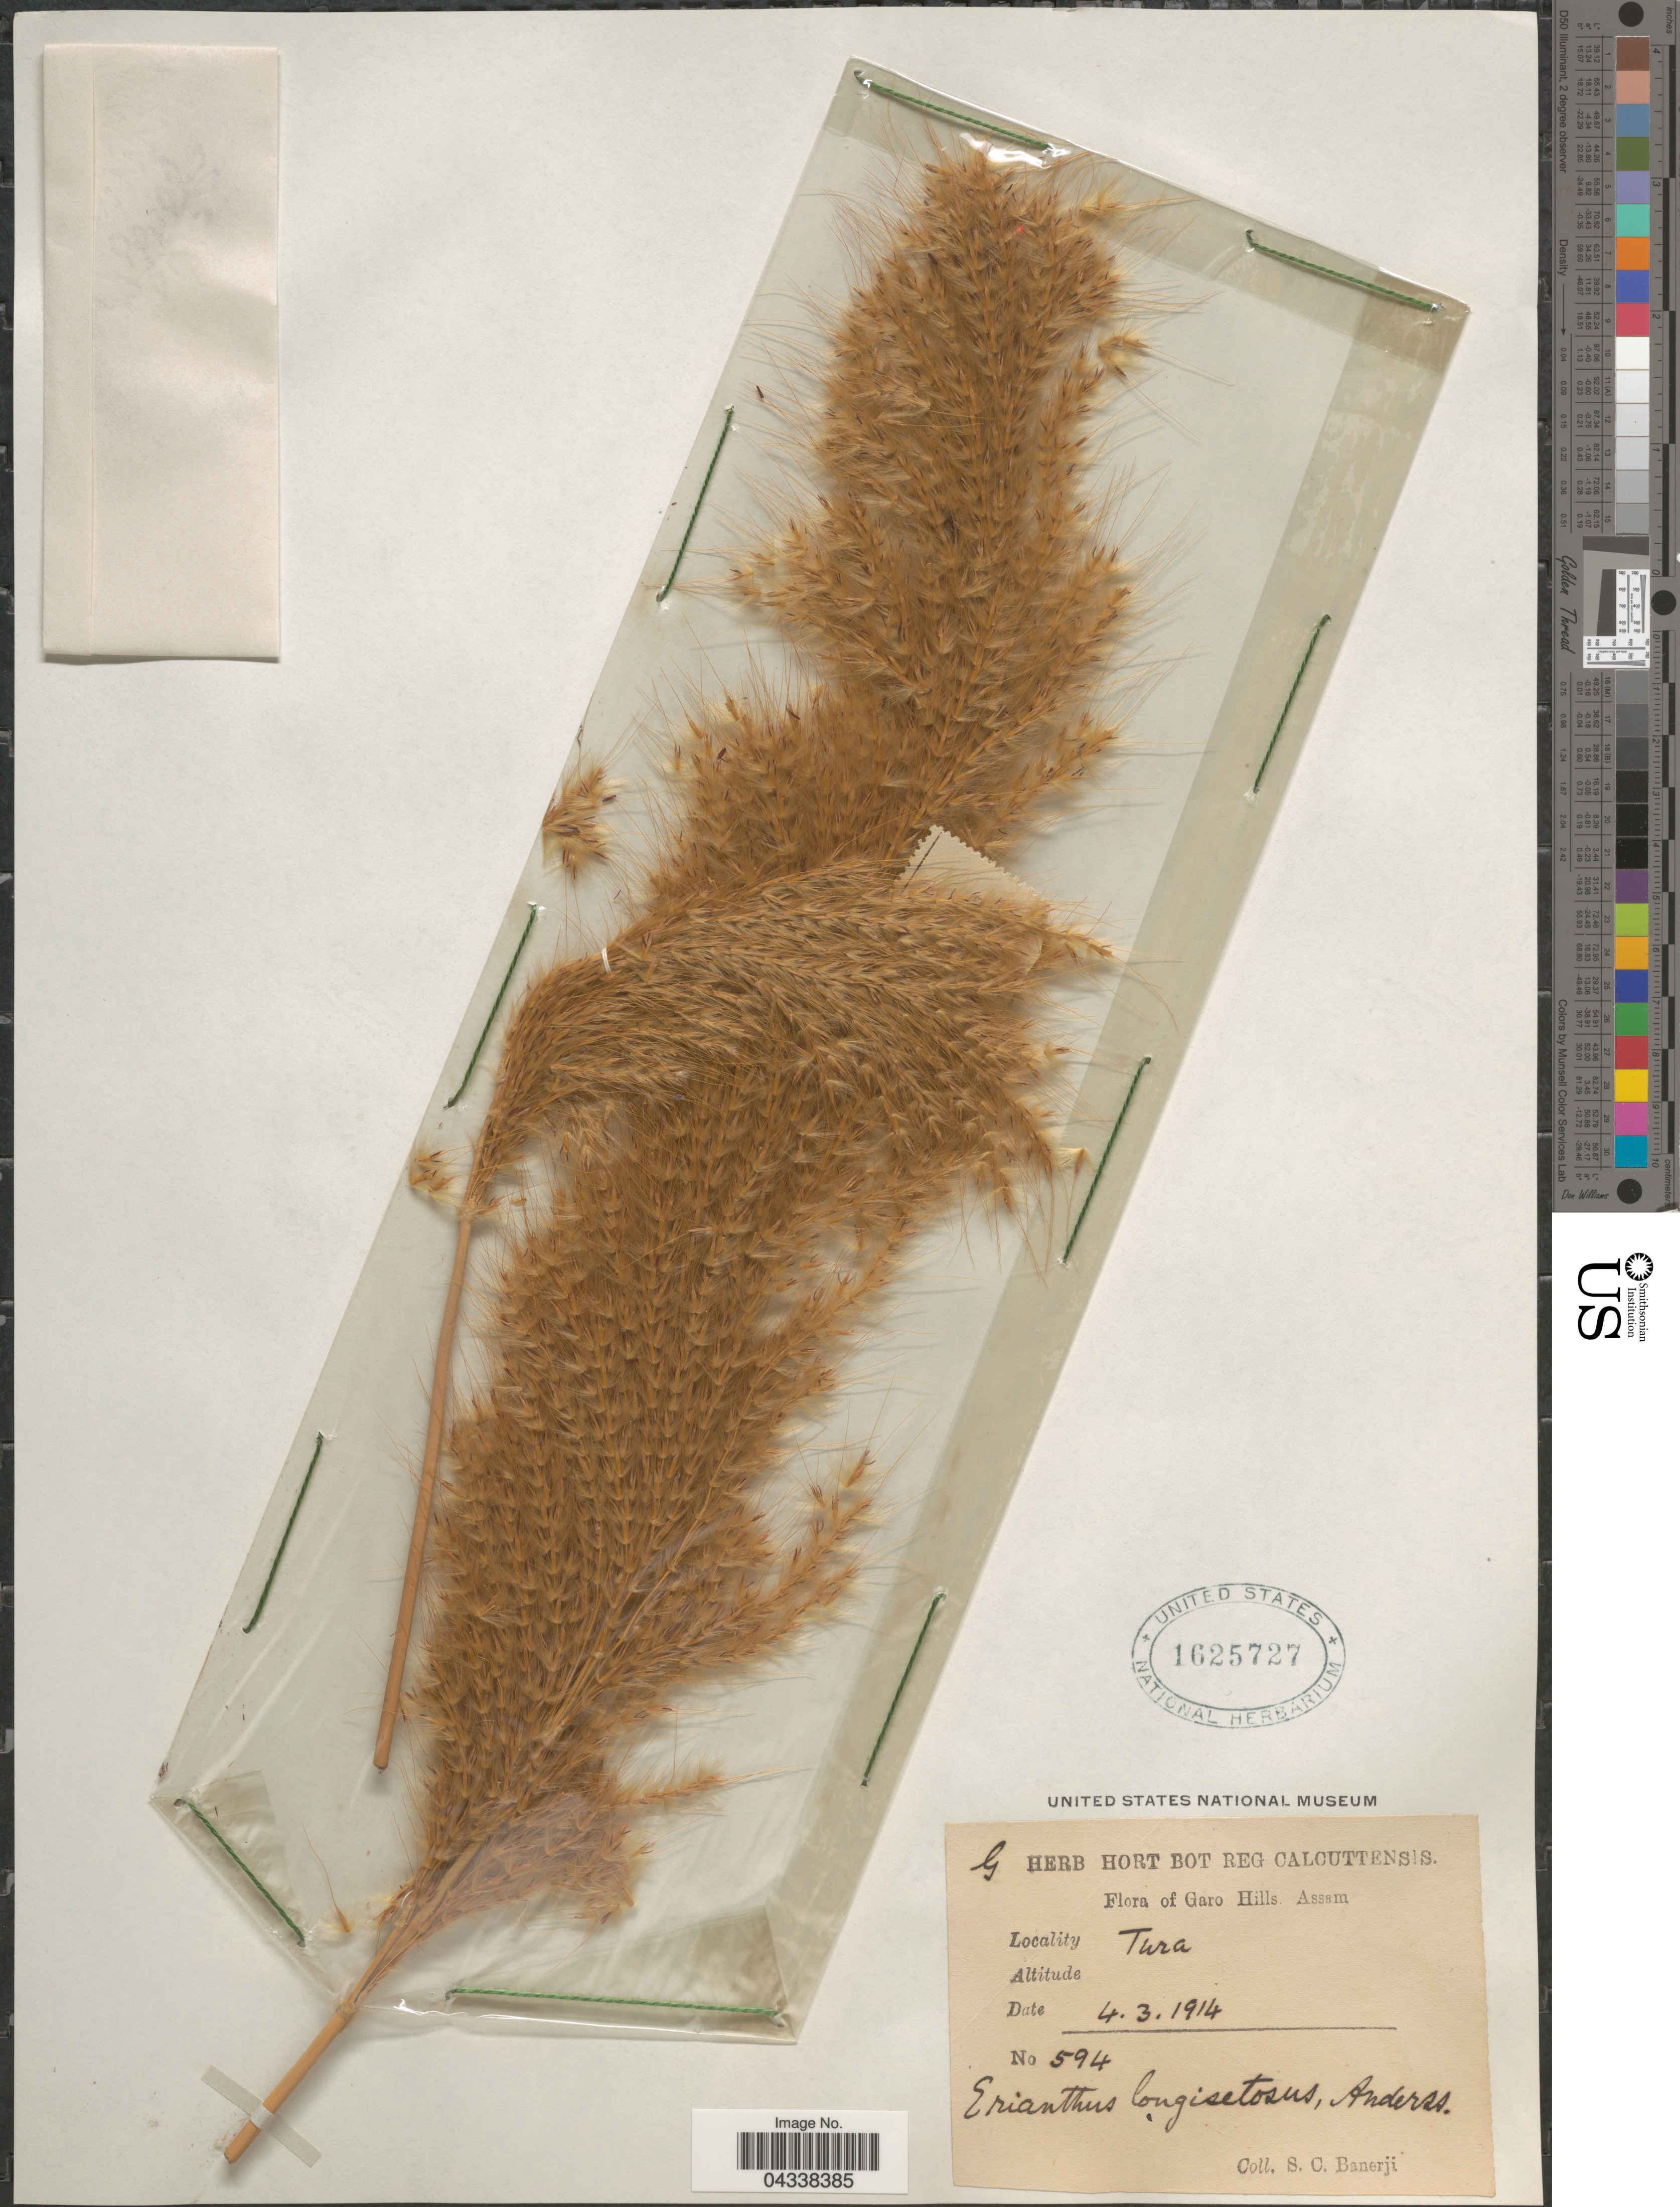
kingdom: Plantae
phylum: Tracheophyta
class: Liliopsida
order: Poales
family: Poaceae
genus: Saccharum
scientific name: Saccharum longisetosum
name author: V. Naray. ex Bor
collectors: S. Banerji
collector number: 594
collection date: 1914-03-04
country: India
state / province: Meghalaya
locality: Garo Hills. Tura.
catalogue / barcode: US 1625727